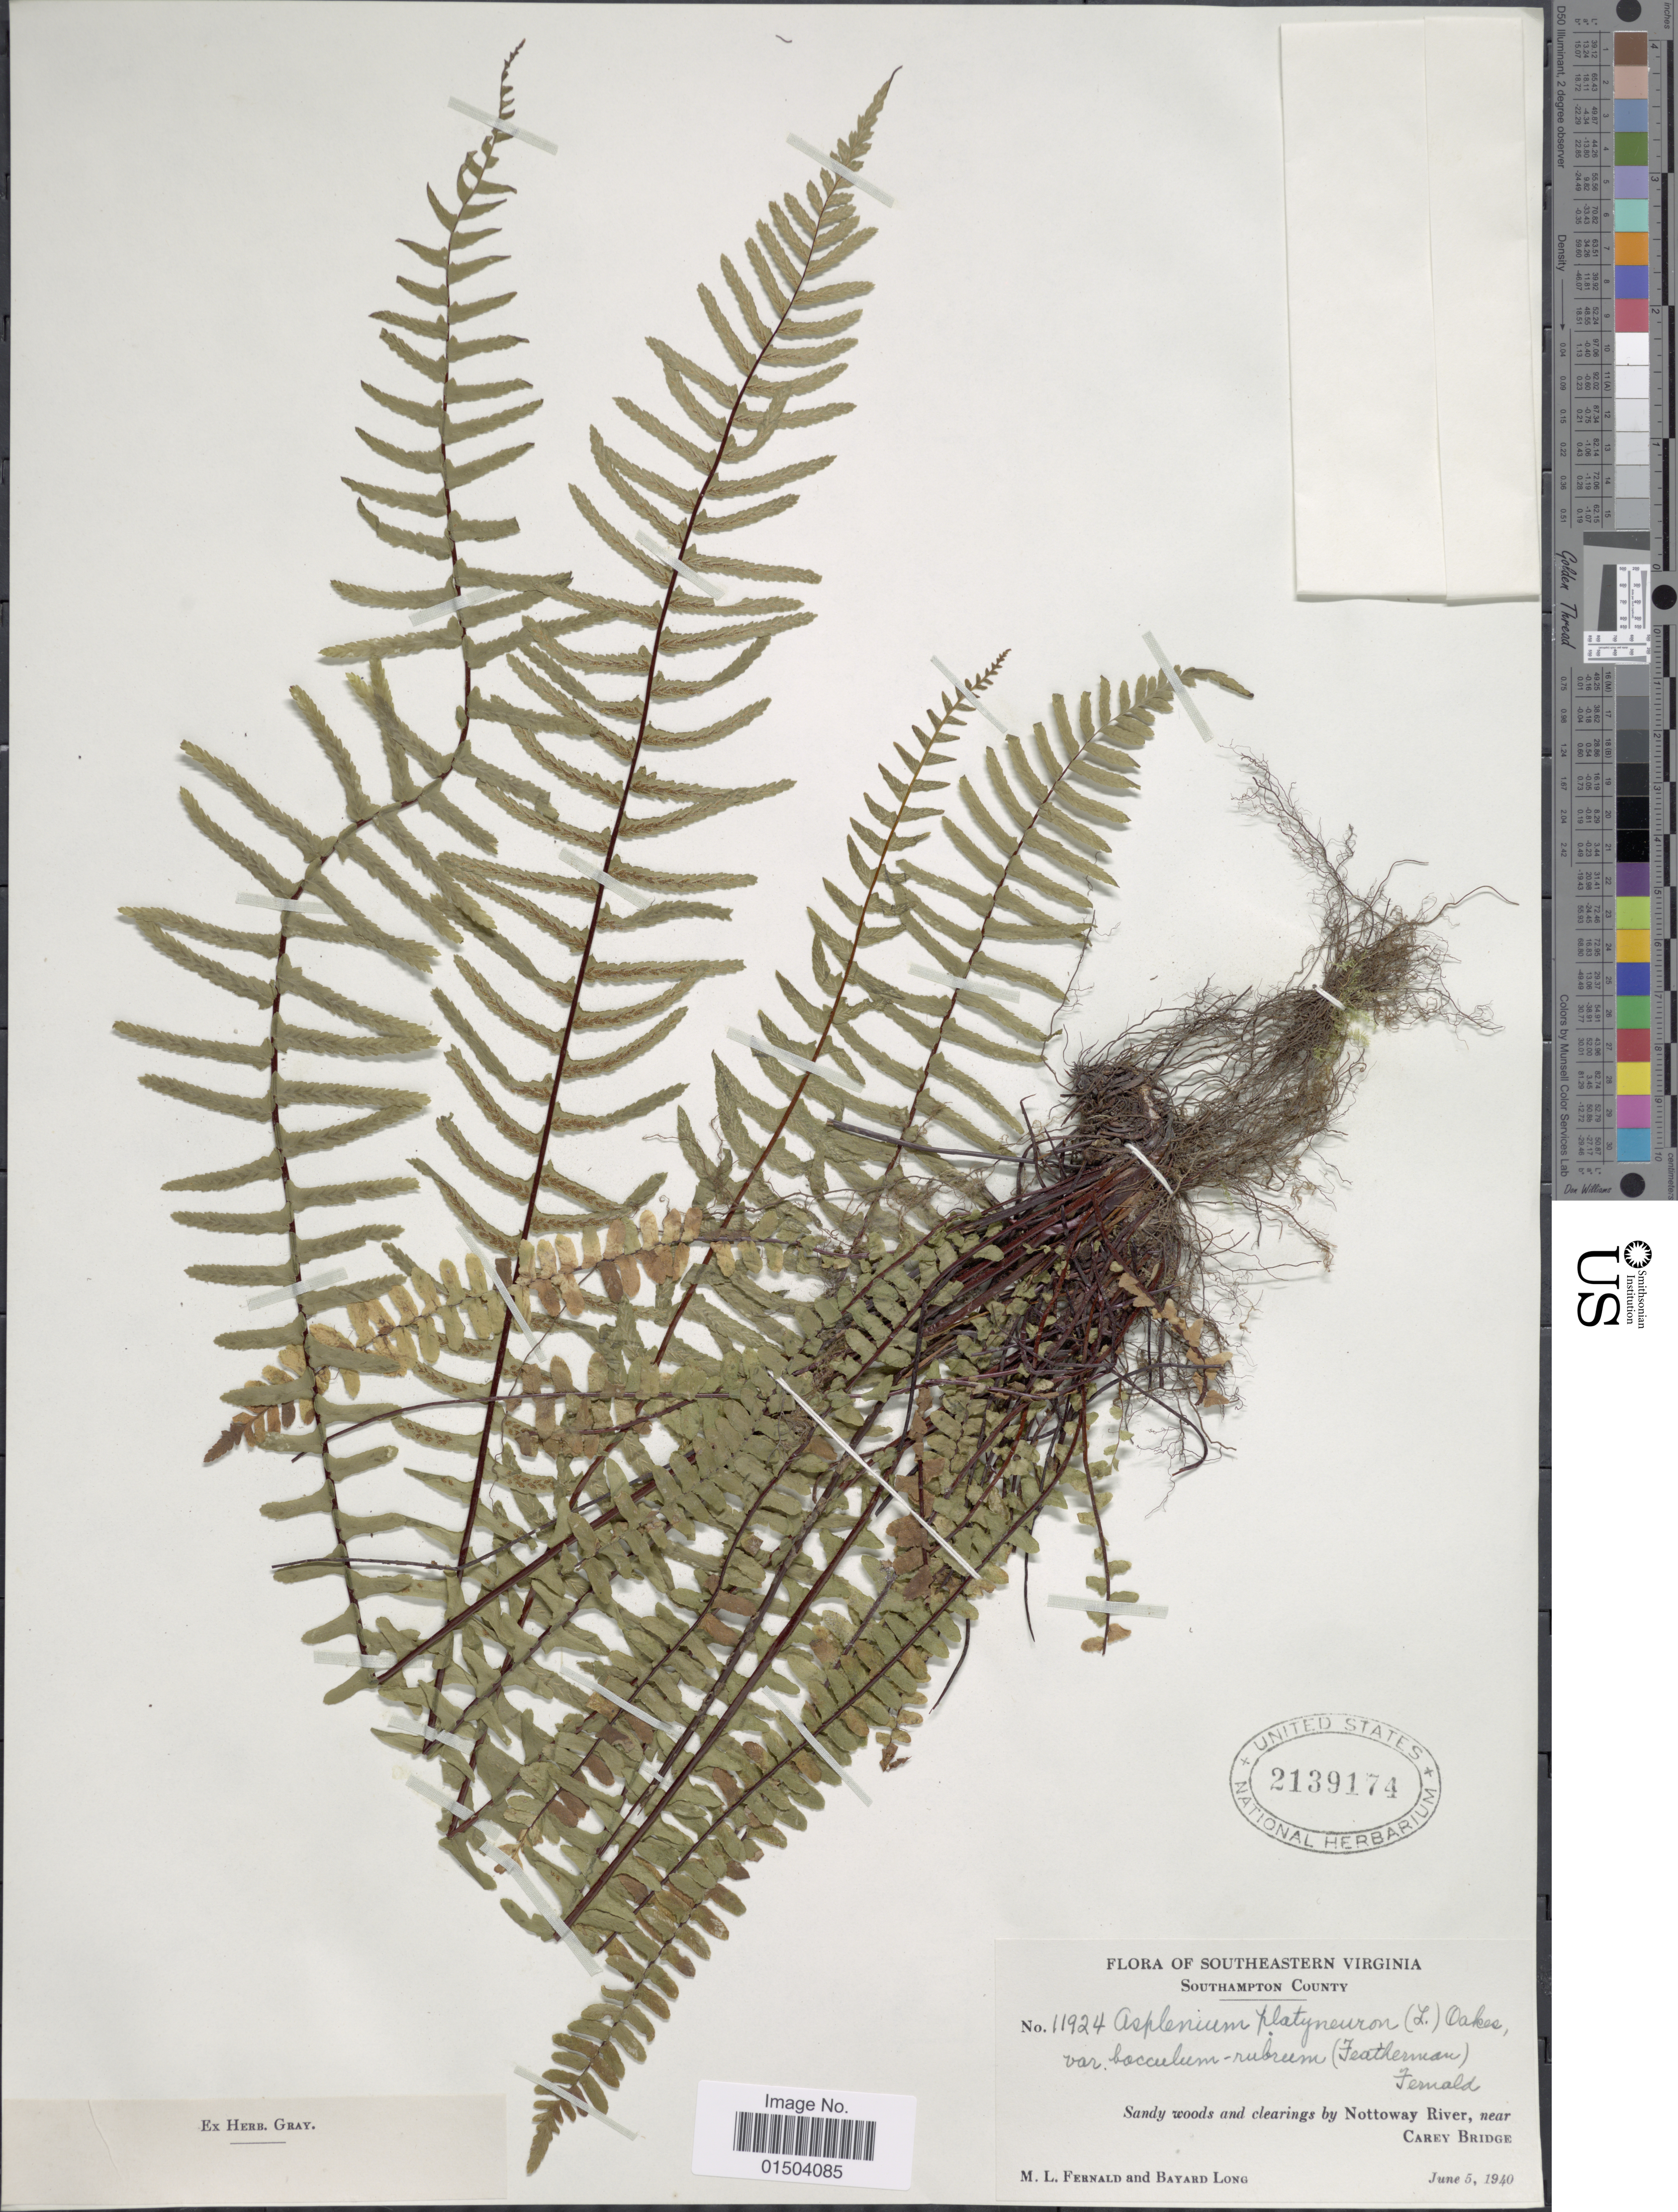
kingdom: Plantae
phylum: Tracheophyta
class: Polypodiopsida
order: Polypodiales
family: Aspleniaceae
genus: Asplenium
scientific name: Asplenium platyneuron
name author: (L.) Britton, Stearns & Poggenb.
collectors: M. L. Fernald & B. Long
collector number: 11924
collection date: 1940-06-05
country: United States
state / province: Virginia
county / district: Southampton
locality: Southeastern Virginia. Southampton County. Sandy woods and clearings by Nottoway River, near Carey Bridge.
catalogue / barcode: US 2139174